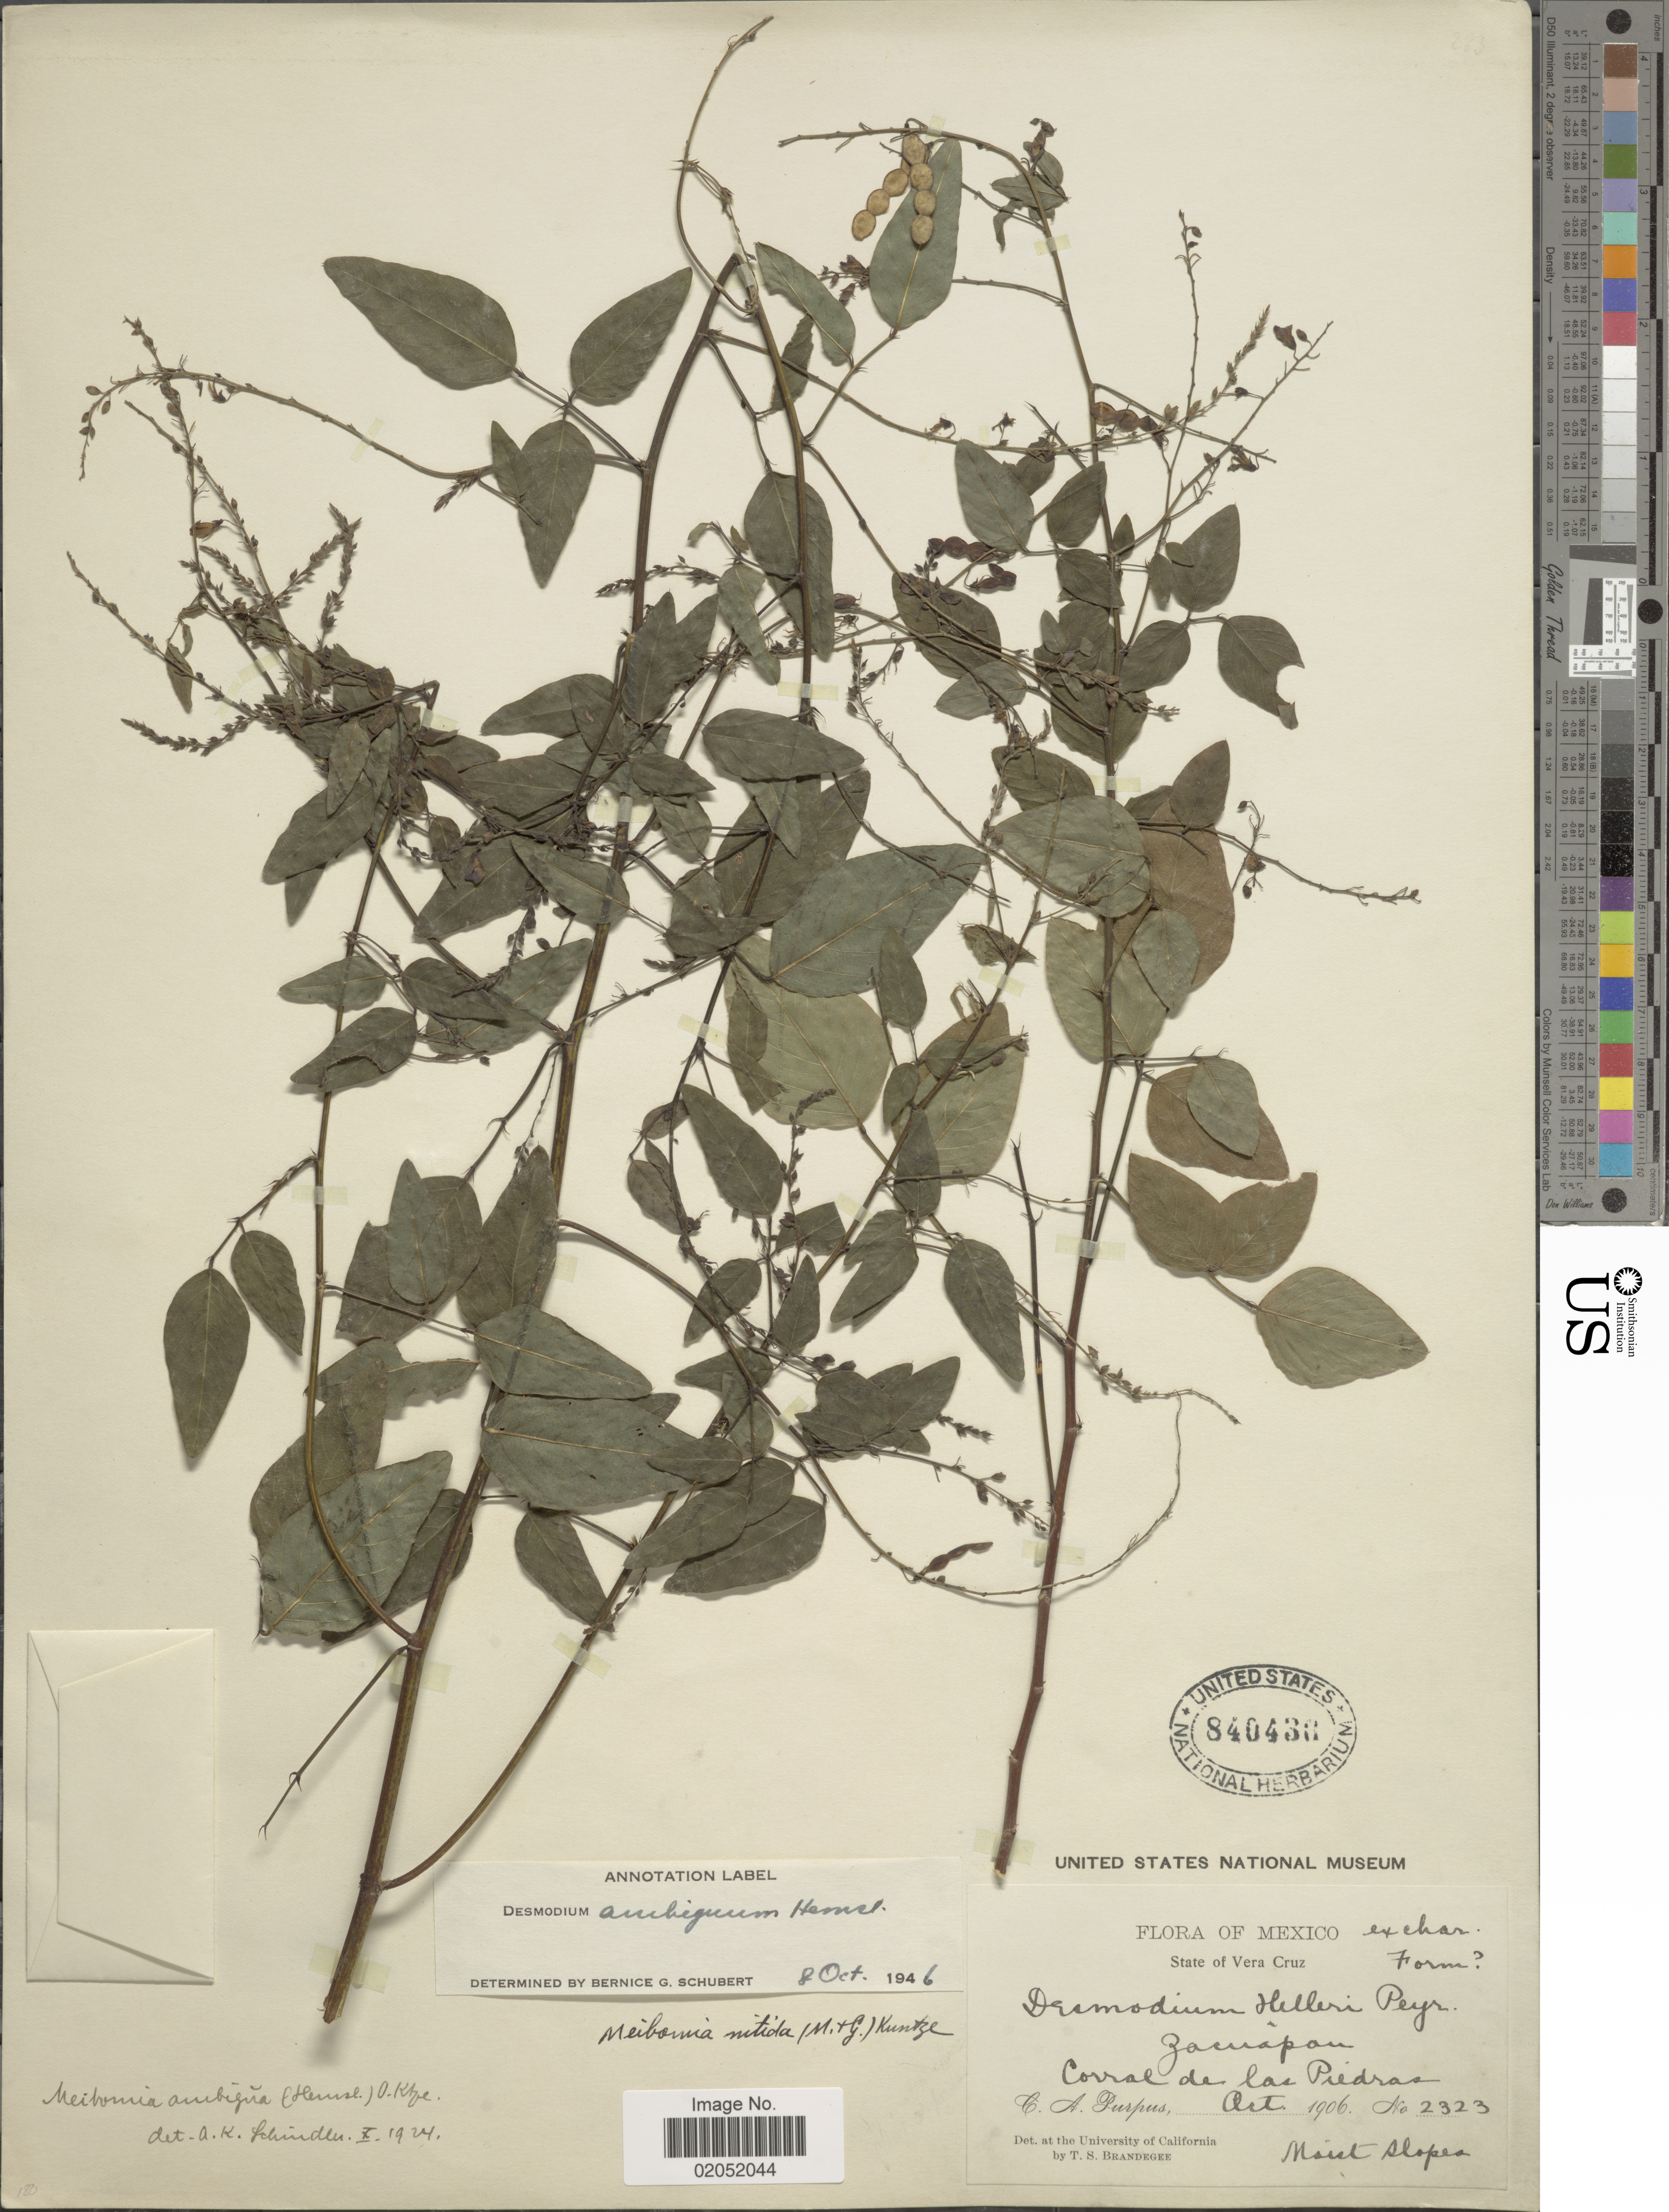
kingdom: Plantae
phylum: Tracheophyta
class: Magnoliopsida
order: Fabales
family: Fabaceae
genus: Desmodium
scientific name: Desmodium ambiguum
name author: Hemsl.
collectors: C. A. Purpus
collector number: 2323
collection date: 1906-10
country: Mexico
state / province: Veracruz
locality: Zacuapan, Corral de las Piedras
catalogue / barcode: US 840436